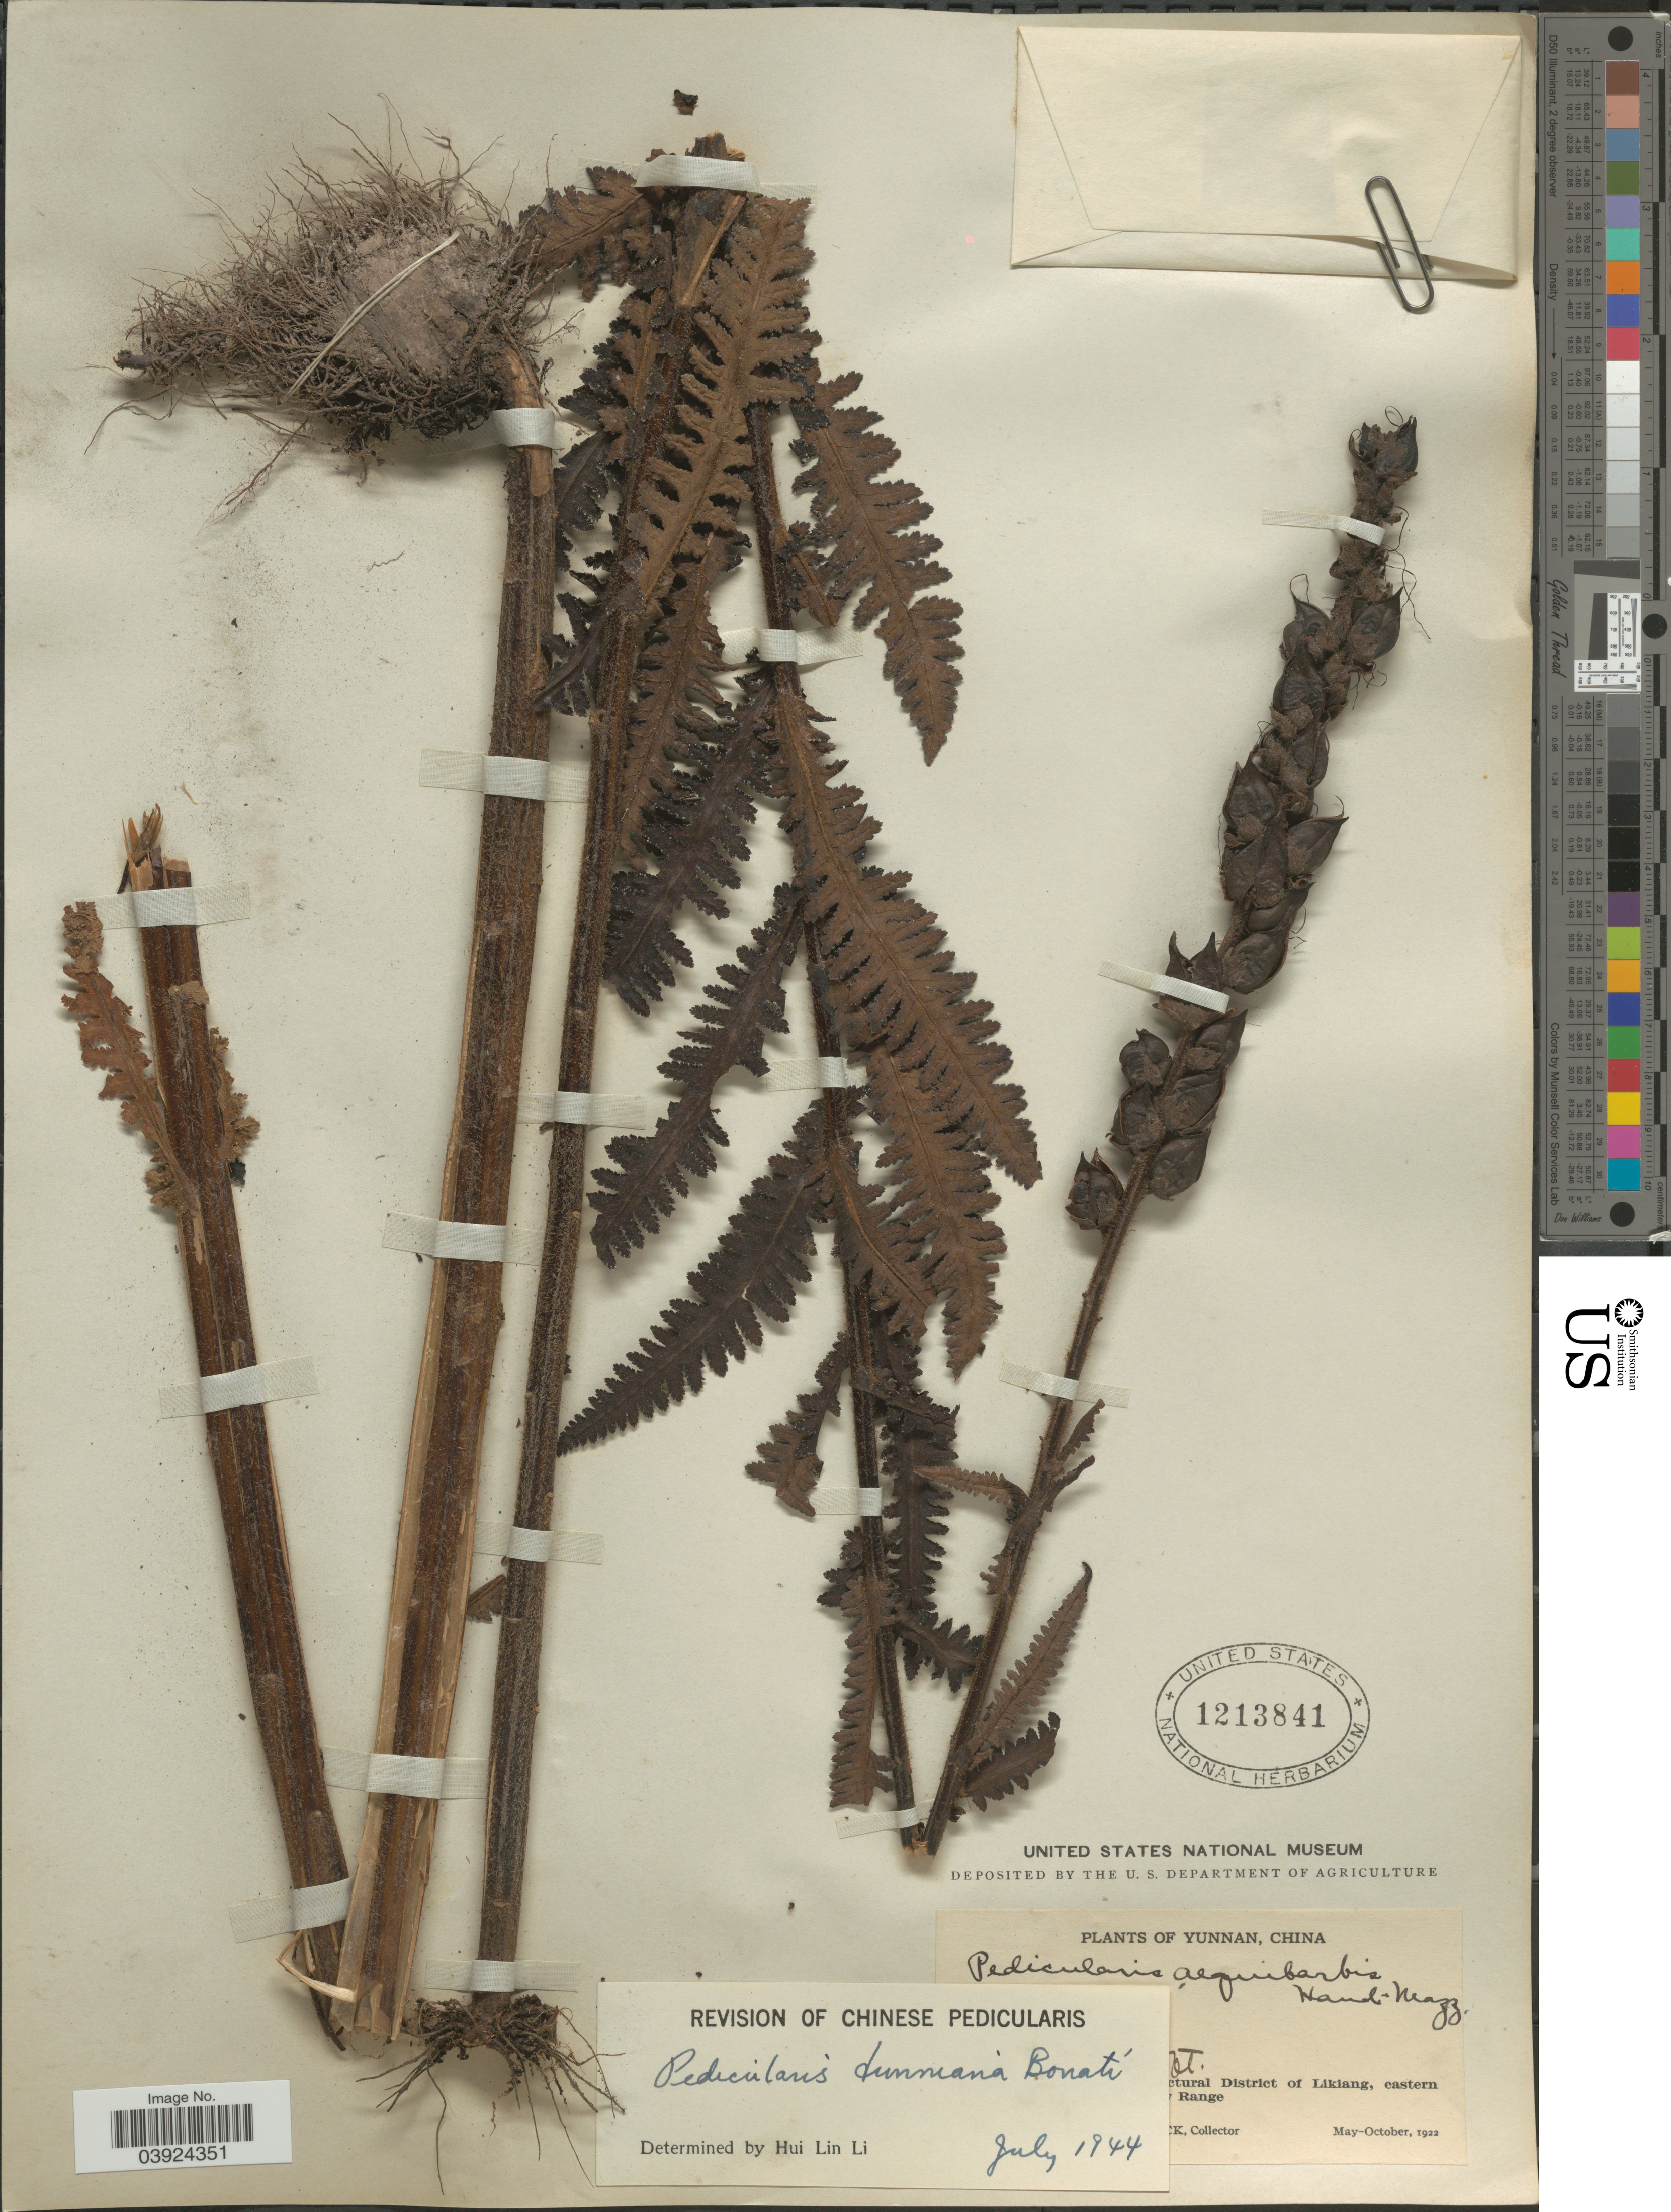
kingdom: Plantae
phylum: Tracheophyta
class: Magnoliopsida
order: Lamiales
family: Orobanchaceae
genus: Pedicularis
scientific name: Pedicularis dunniana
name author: Bonati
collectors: J. F. Rock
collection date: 1922-05/1922-10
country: China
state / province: Yunnan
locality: [illegible text] ctural District of Likiang, eastern [illegible text] Range.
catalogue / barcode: US 1213841